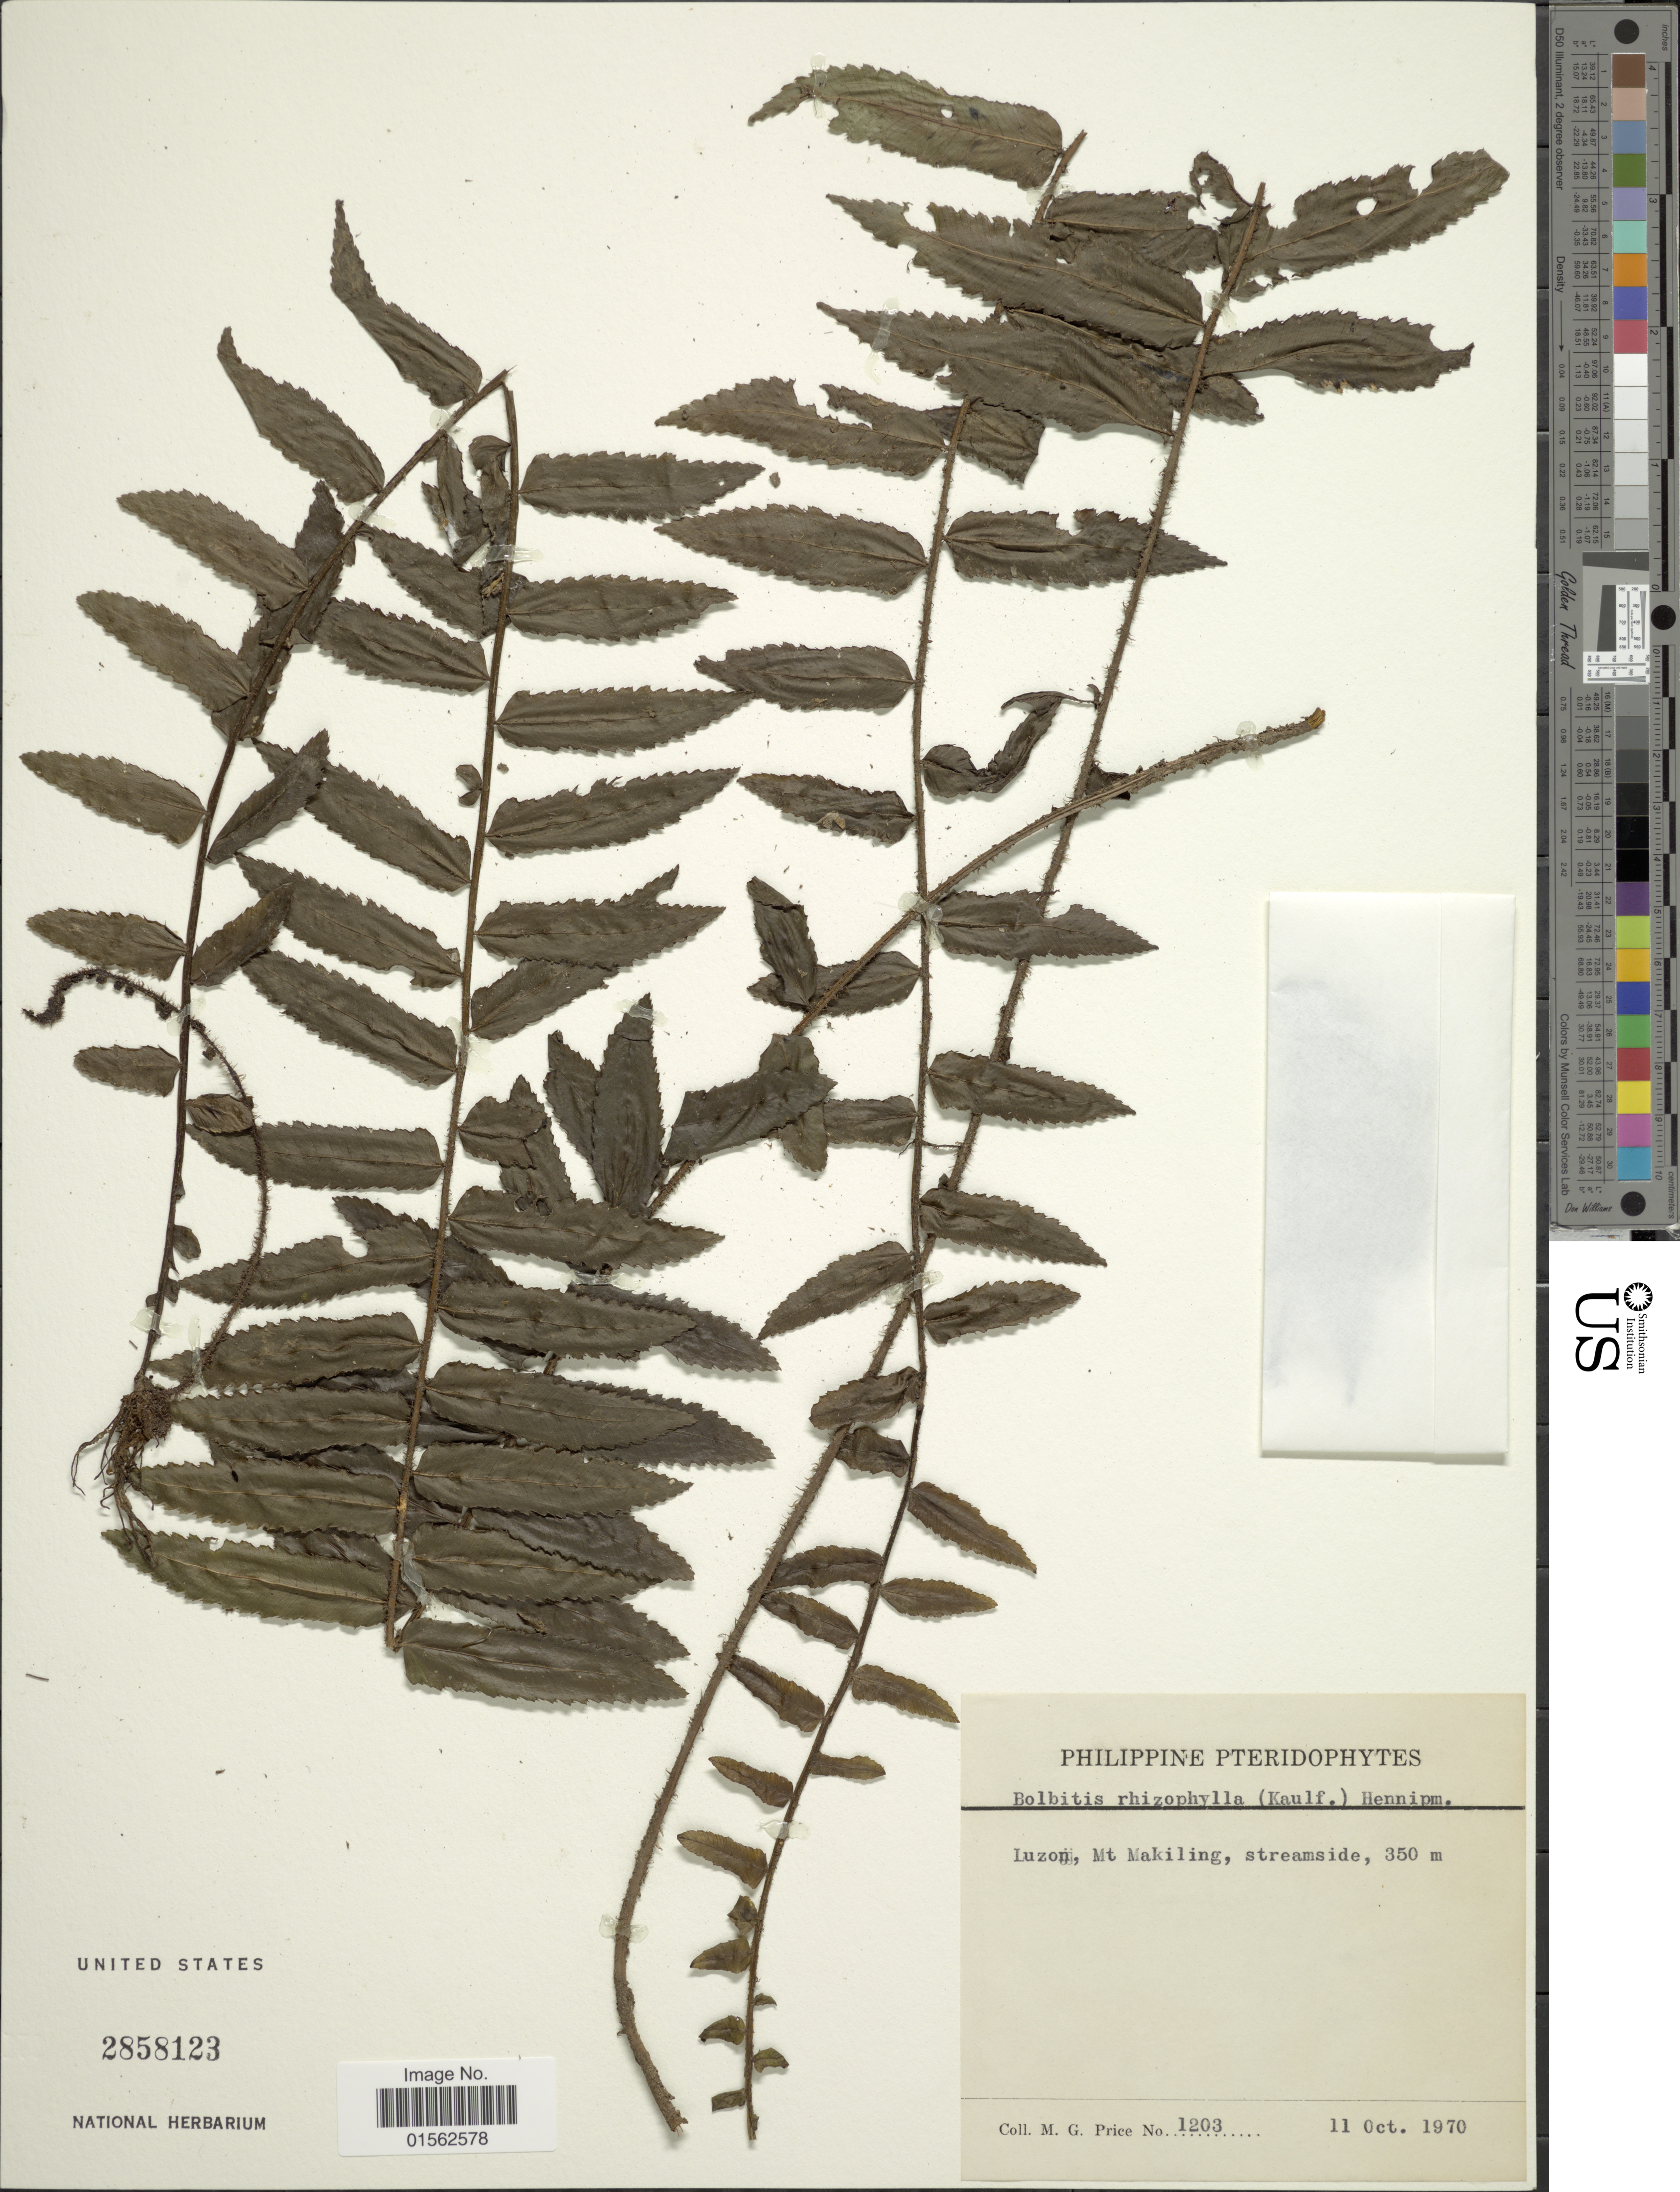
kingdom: Plantae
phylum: Tracheophyta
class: Polypodiopsida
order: Polypodiales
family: Dryopteridaceae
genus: Bolbitis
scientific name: Bolbitis rhizophylla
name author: (Kaulf.) Hennipman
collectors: M. G. Price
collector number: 1203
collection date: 1970-10-11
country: Philippines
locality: Luzon, Mt. Makiling, streamside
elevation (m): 350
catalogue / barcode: US 2858123